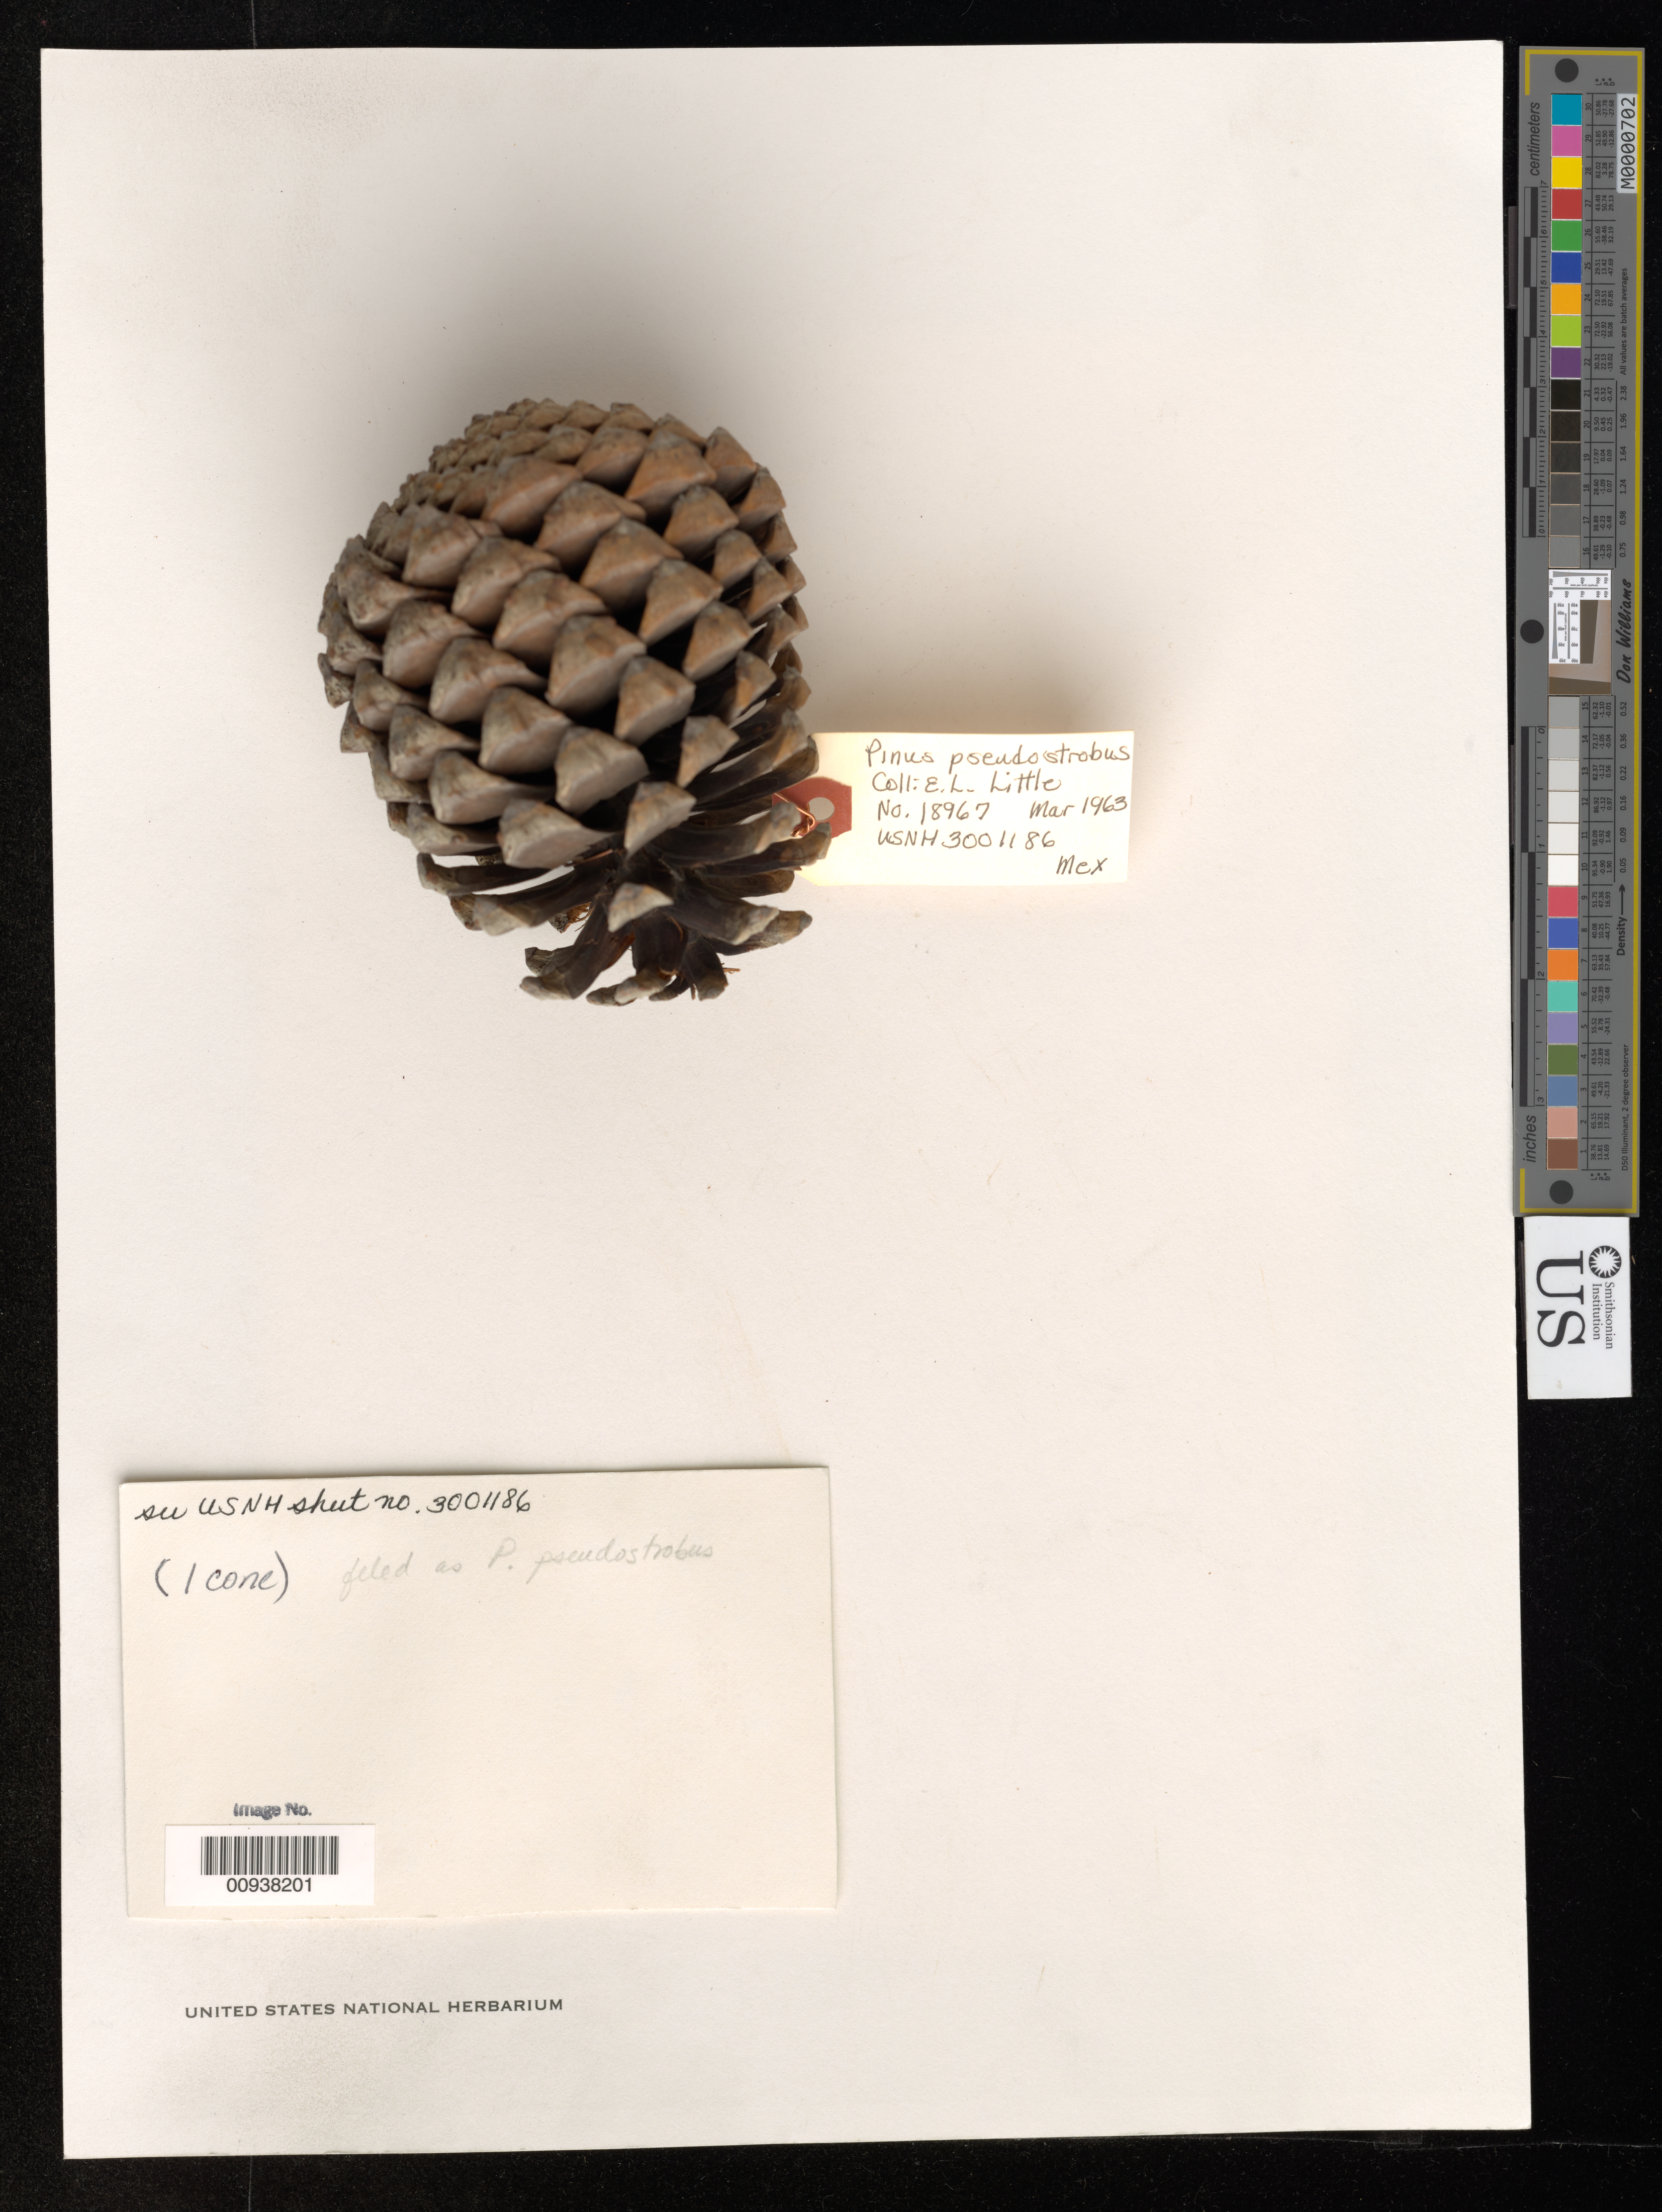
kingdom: Plantae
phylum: Tracheophyta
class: Pinopsida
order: Pinales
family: Pinaceae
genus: Pinus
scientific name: Pinus pseudostrobus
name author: Lindl.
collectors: E. L. Little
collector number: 18967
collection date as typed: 28 Mar 1963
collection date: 1963-03-28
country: Mexico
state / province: Puebla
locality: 4 mi. N of Zacatepec.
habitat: Pine forest. Associated plants Pinus teocote, P. leiophylla, Quercus. Slope gradual. Soil limestone.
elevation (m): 2652